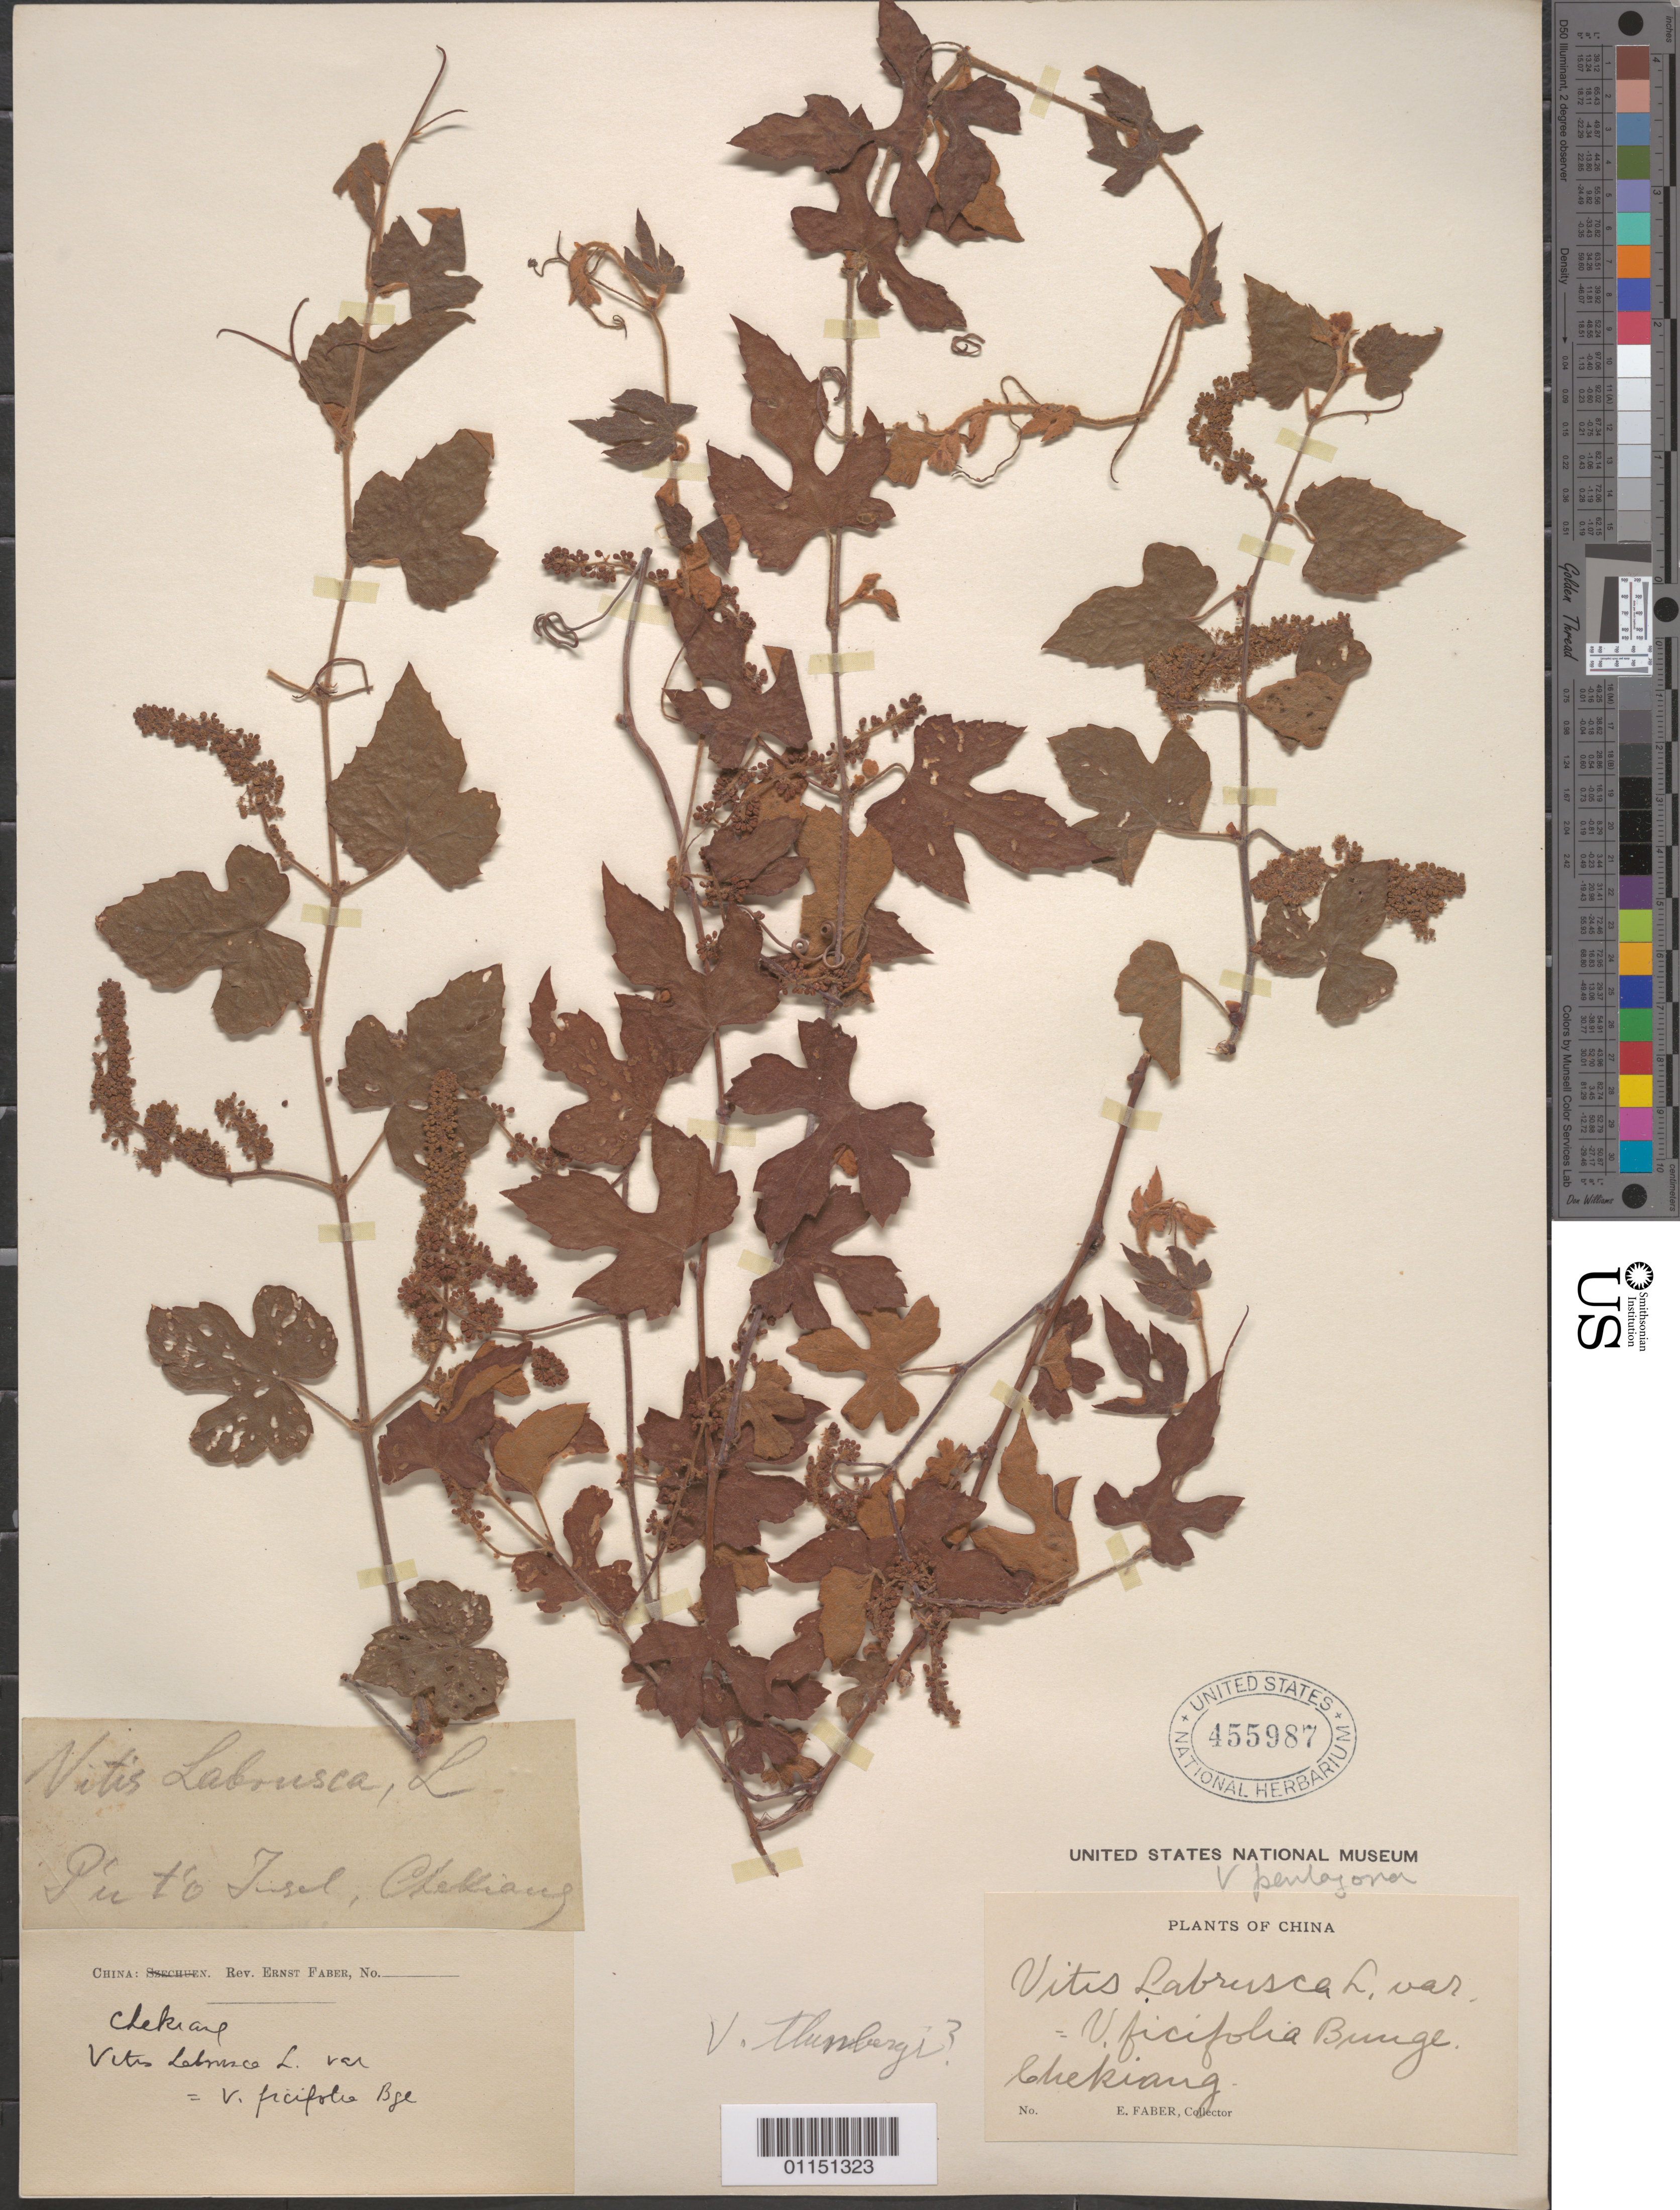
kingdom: Plantae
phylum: Tracheophyta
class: Magnoliopsida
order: Vitales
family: Vitaceae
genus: Vitis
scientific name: Vitis thunbergii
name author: Siebold & Zucc.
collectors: E. Faber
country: China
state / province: Zhejiang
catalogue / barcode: US 455987